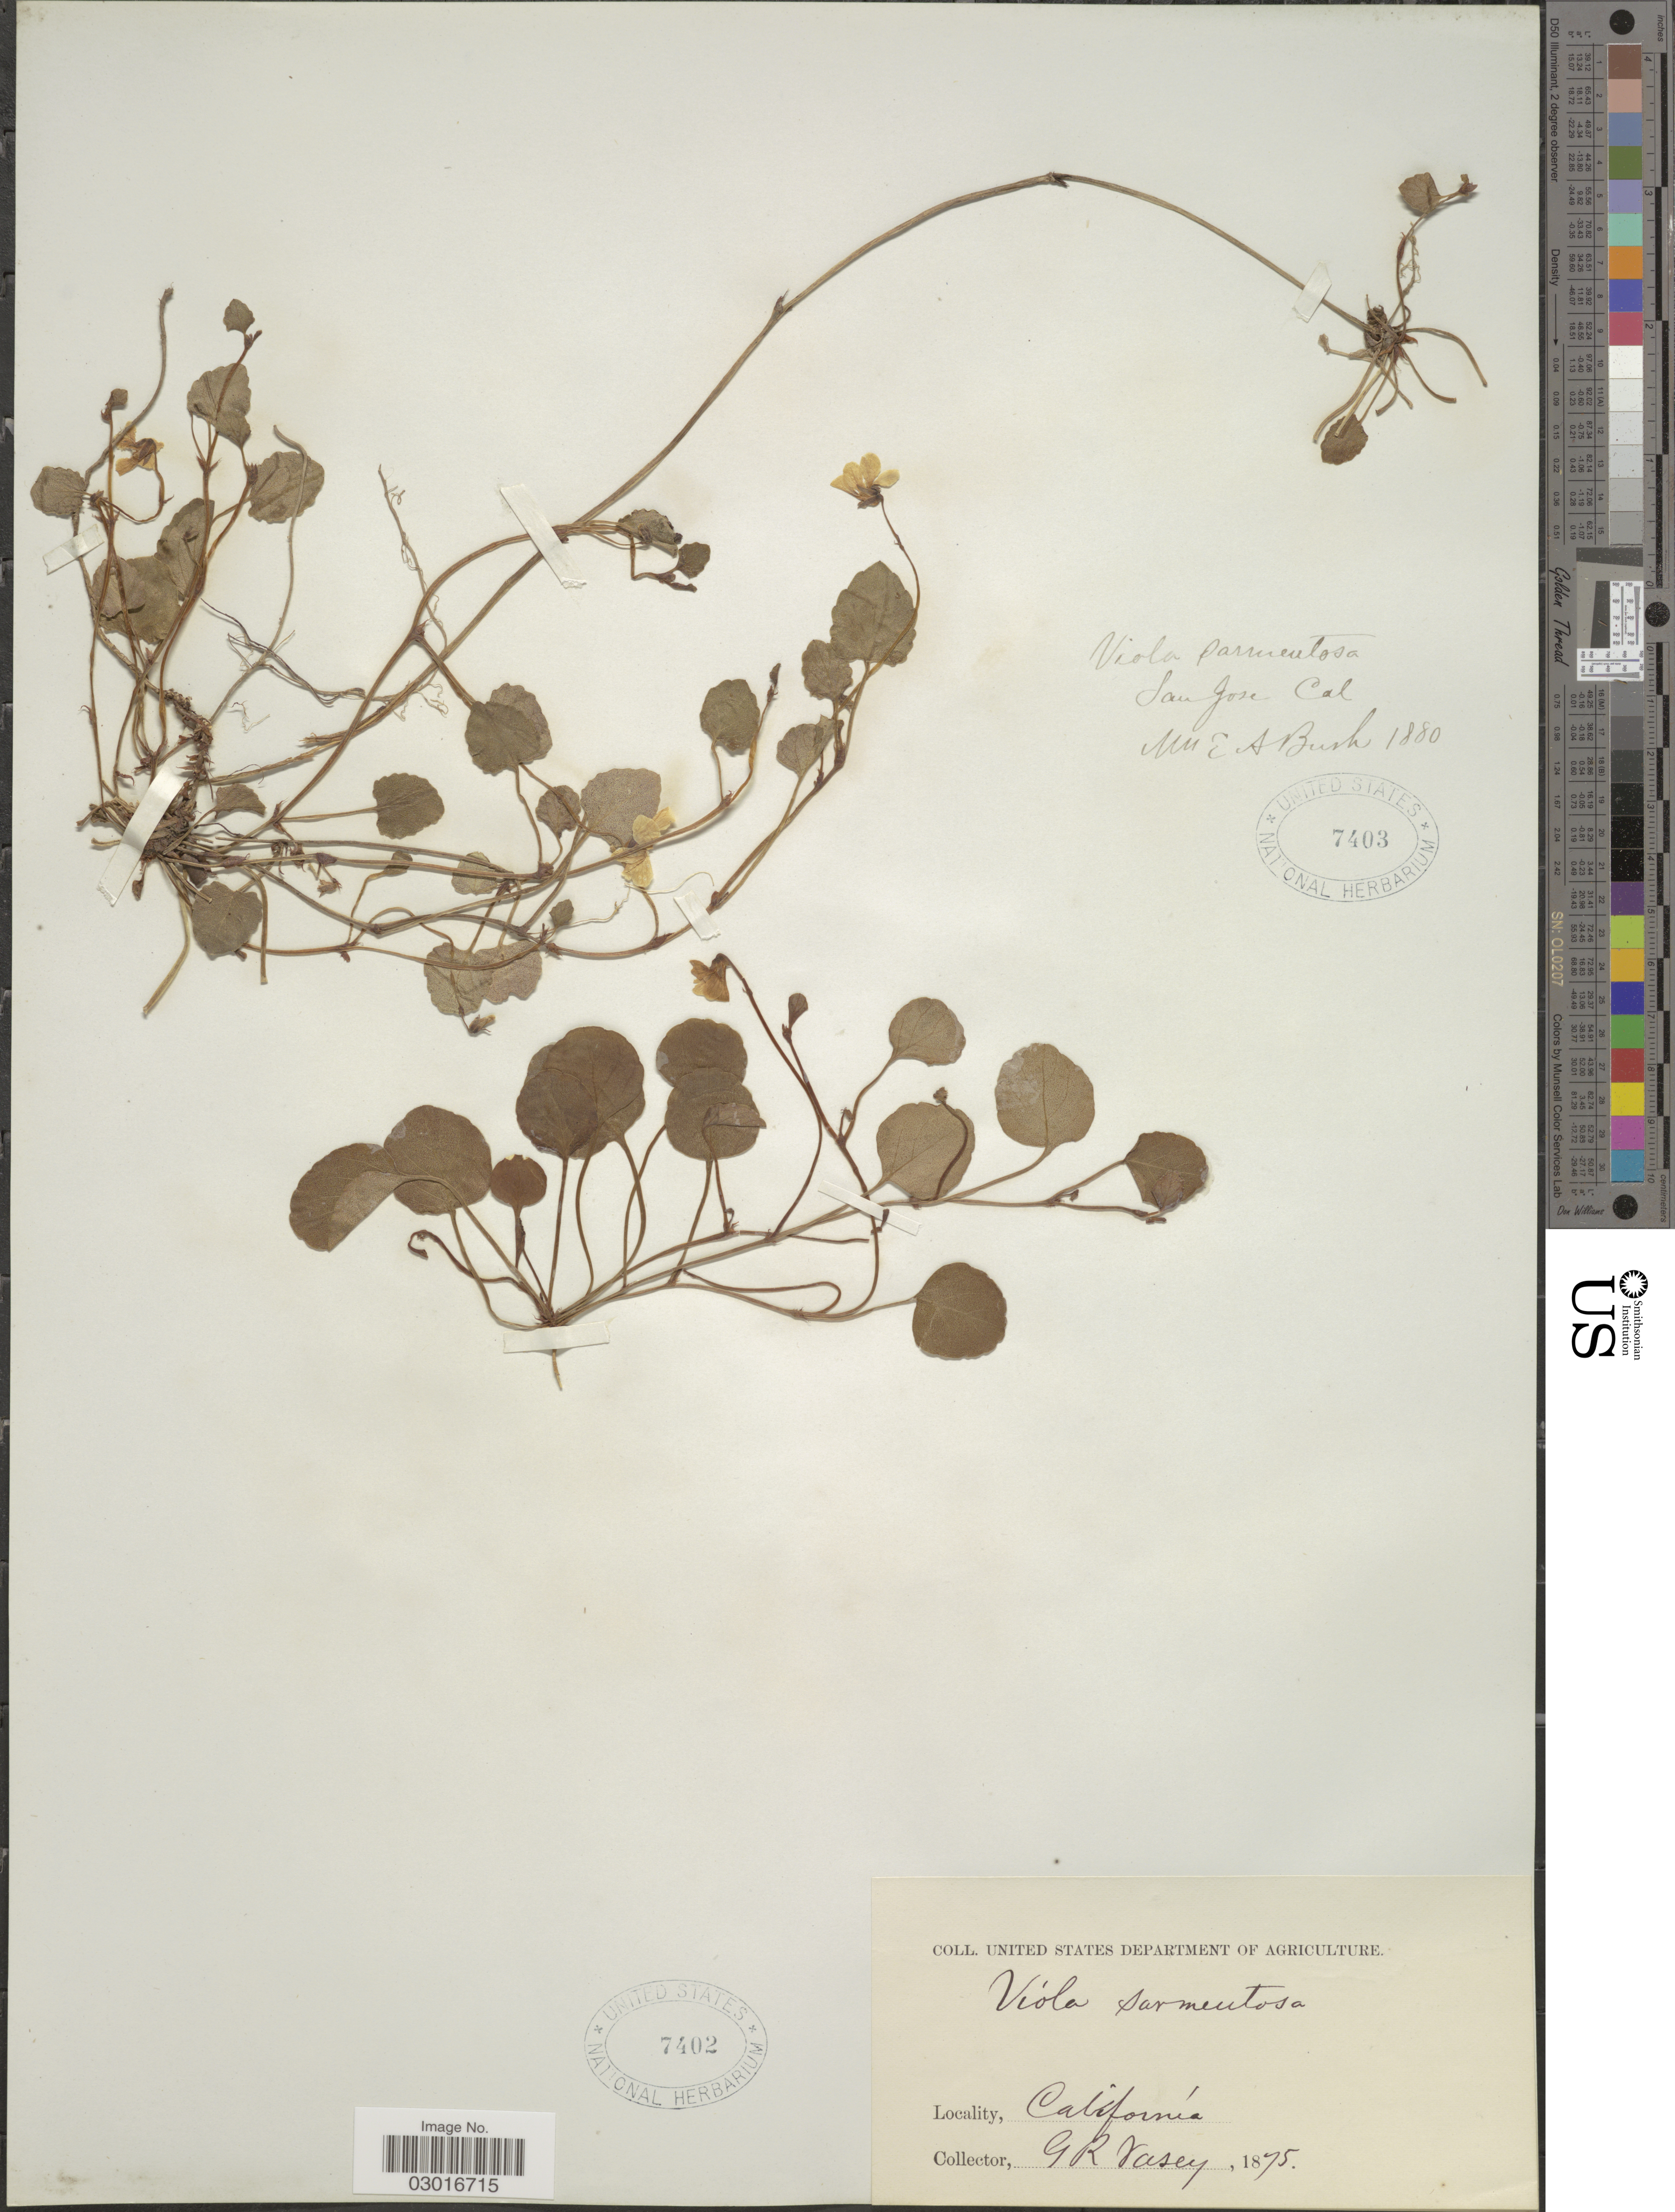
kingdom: Plantae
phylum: Tracheophyta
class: Magnoliopsida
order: Malpighiales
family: Violaceae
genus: Viola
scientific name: Viola sempervirens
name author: Greene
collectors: E. Bush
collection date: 1880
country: United States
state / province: California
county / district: Santa Clara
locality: San Jose.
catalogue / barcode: US 7403-2